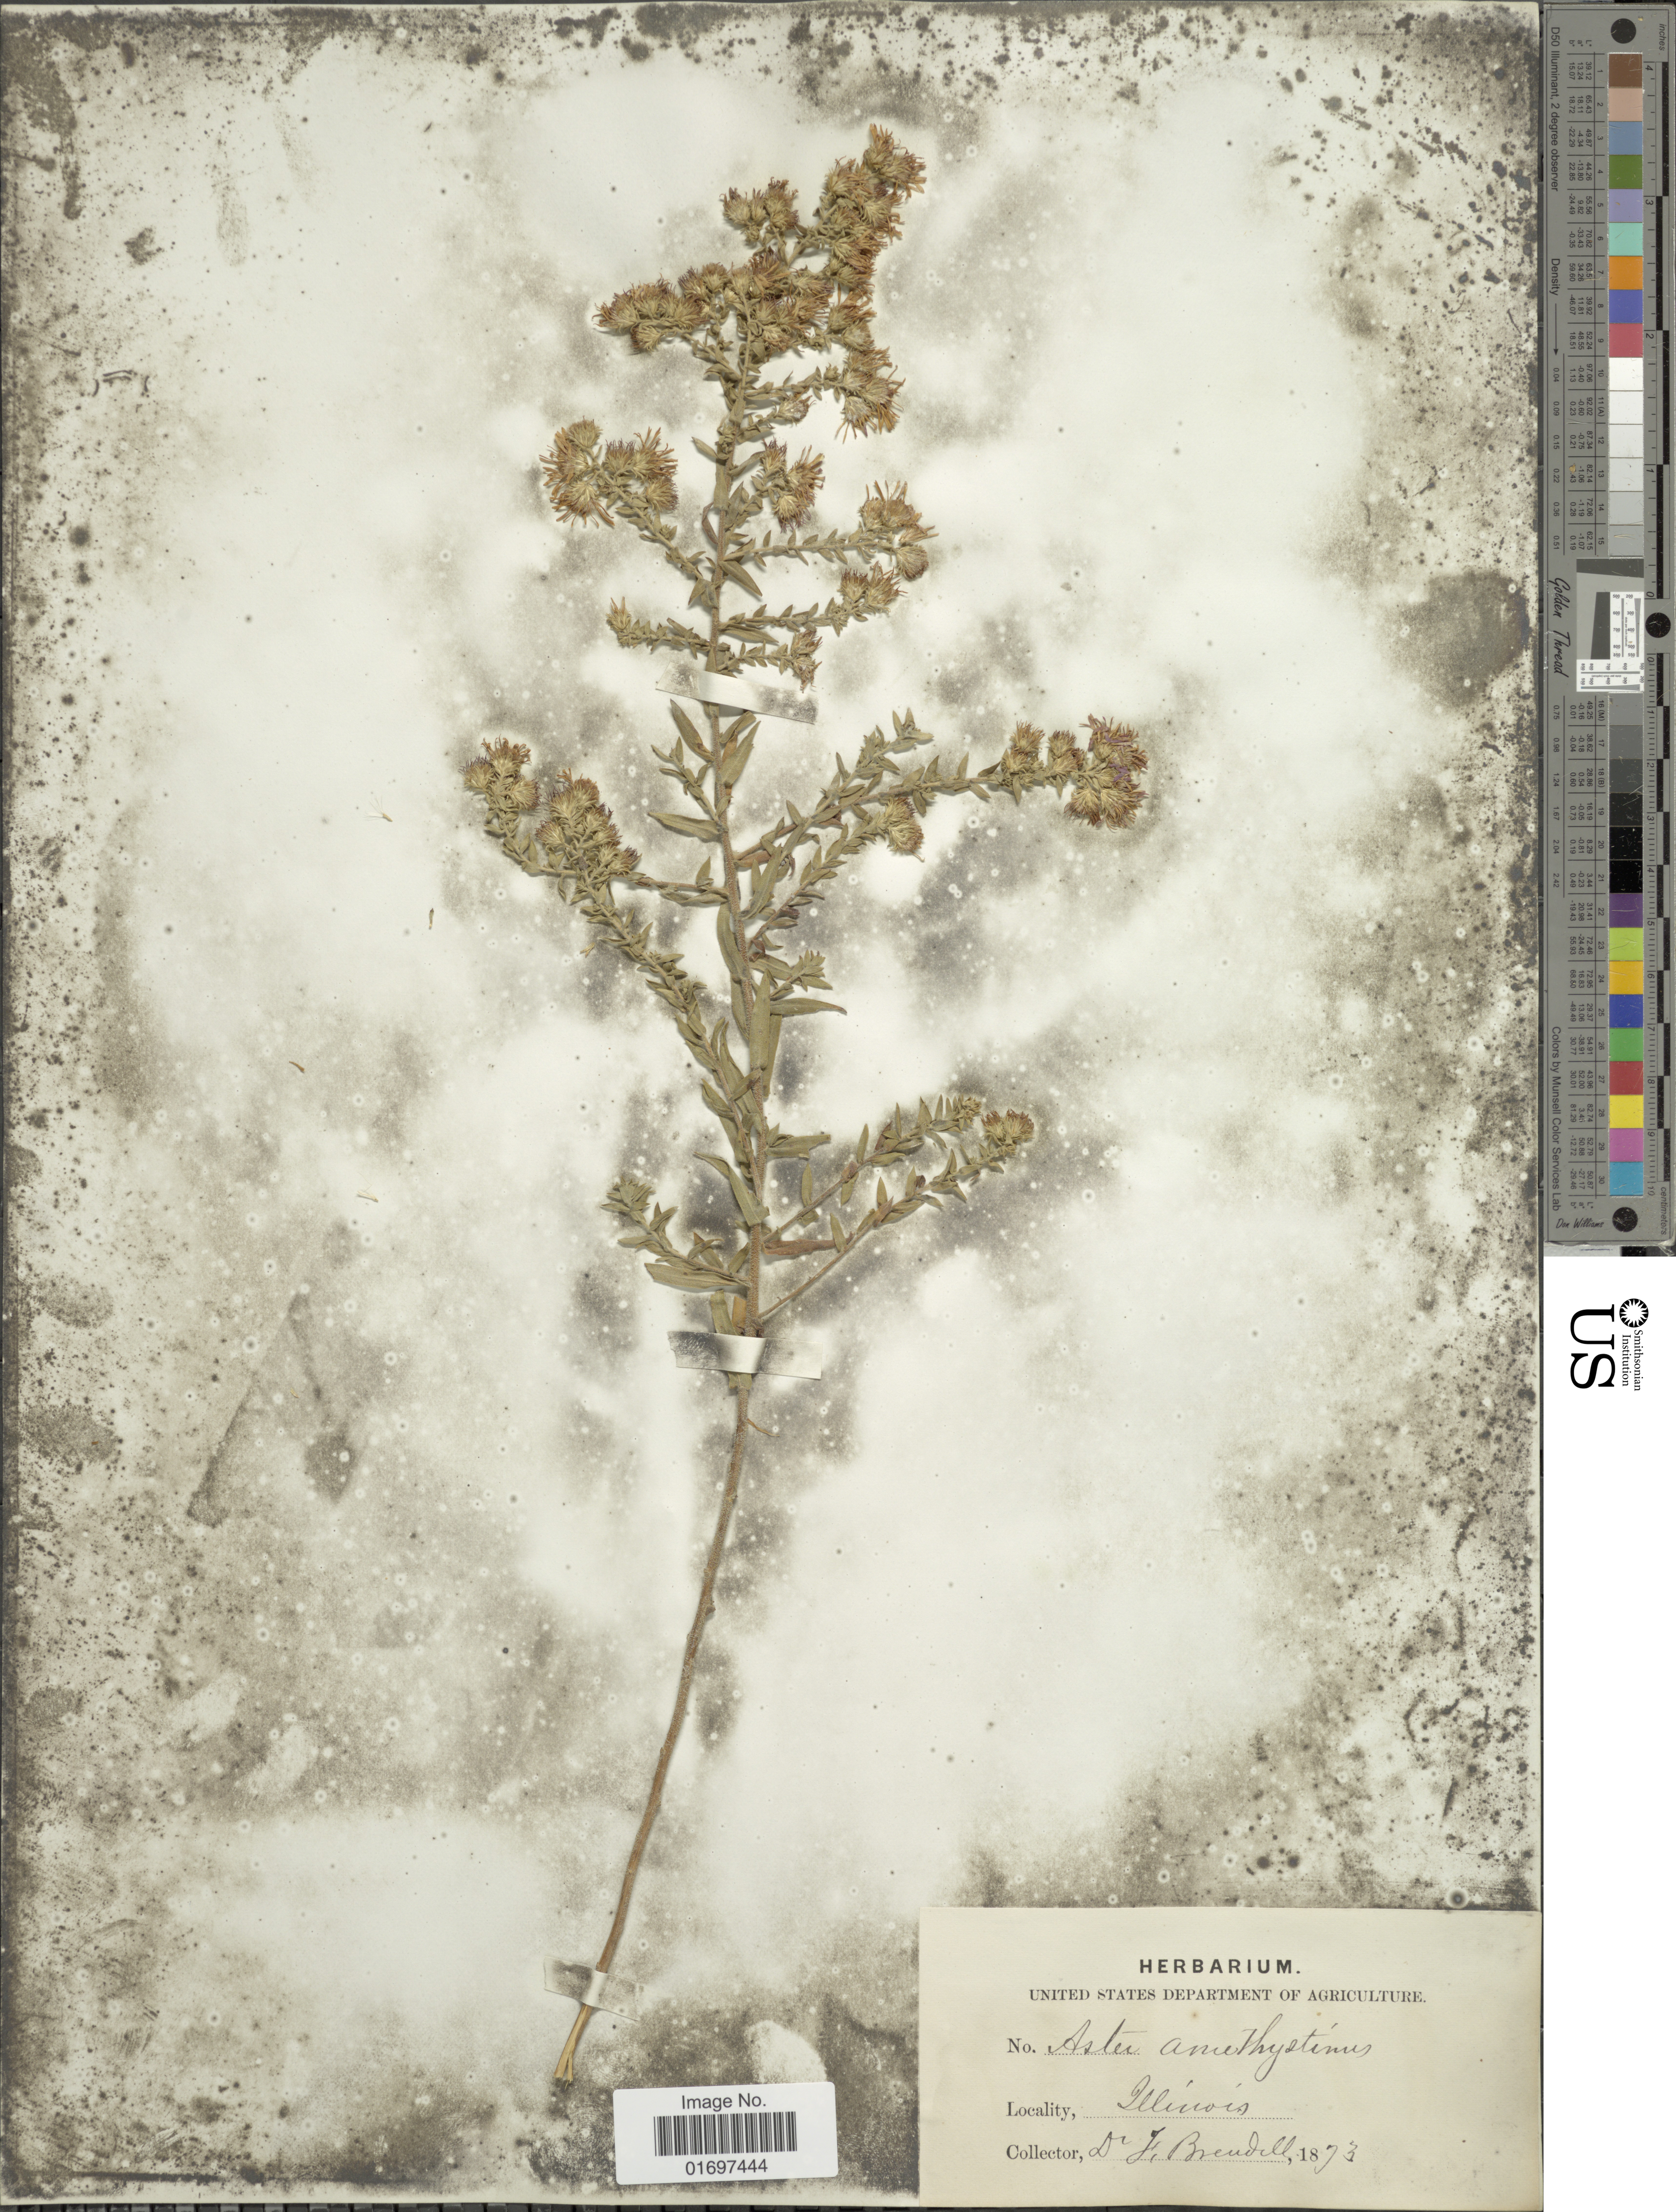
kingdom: Plantae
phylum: Tracheophyta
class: Magnoliopsida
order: Asterales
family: Asteraceae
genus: Symphyotrichum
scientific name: Symphyotrichum x amethystinum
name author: (Nutt.) G.L. Nesom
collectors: F. Brendel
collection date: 1873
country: United States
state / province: Illinois